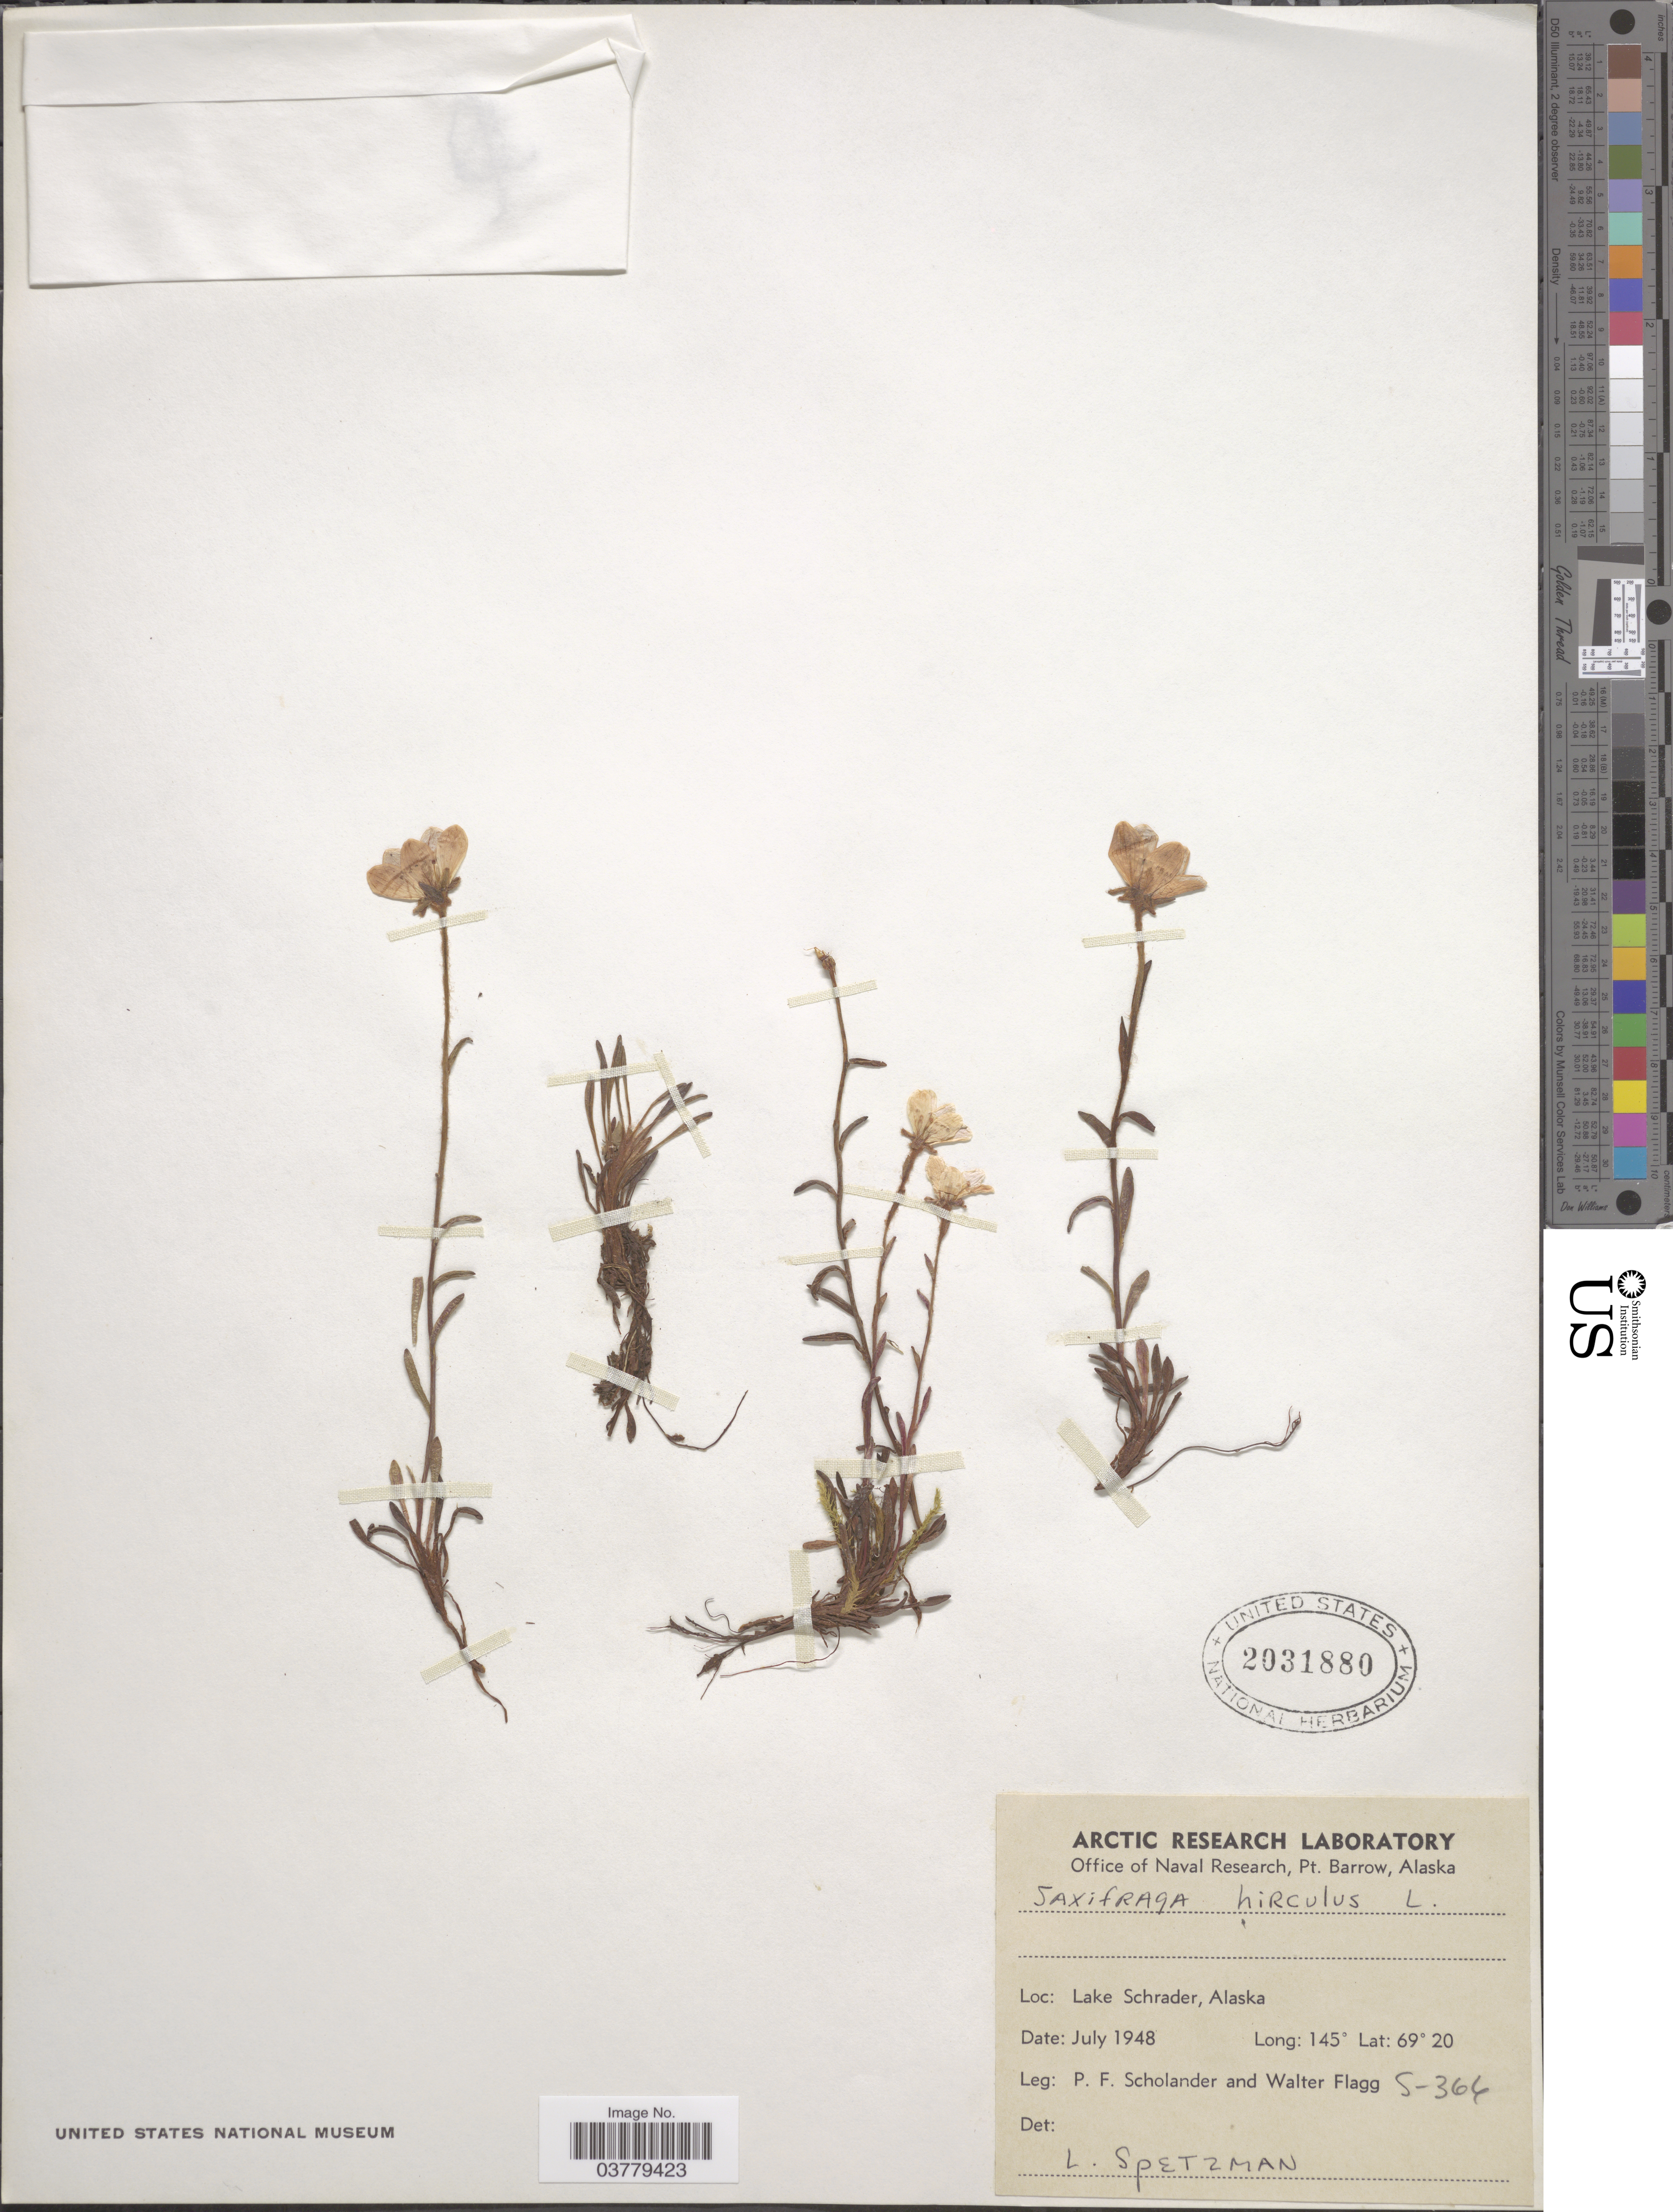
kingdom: Plantae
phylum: Tracheophyta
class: Magnoliopsida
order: Saxifragales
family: Saxifragaceae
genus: Saxifraga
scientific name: Saxifraga hirculus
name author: L.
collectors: P. Scholander & W. Flagg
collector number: S-364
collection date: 1948-07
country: United States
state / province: Alaska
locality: Lake Schrader.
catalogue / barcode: US 2031880